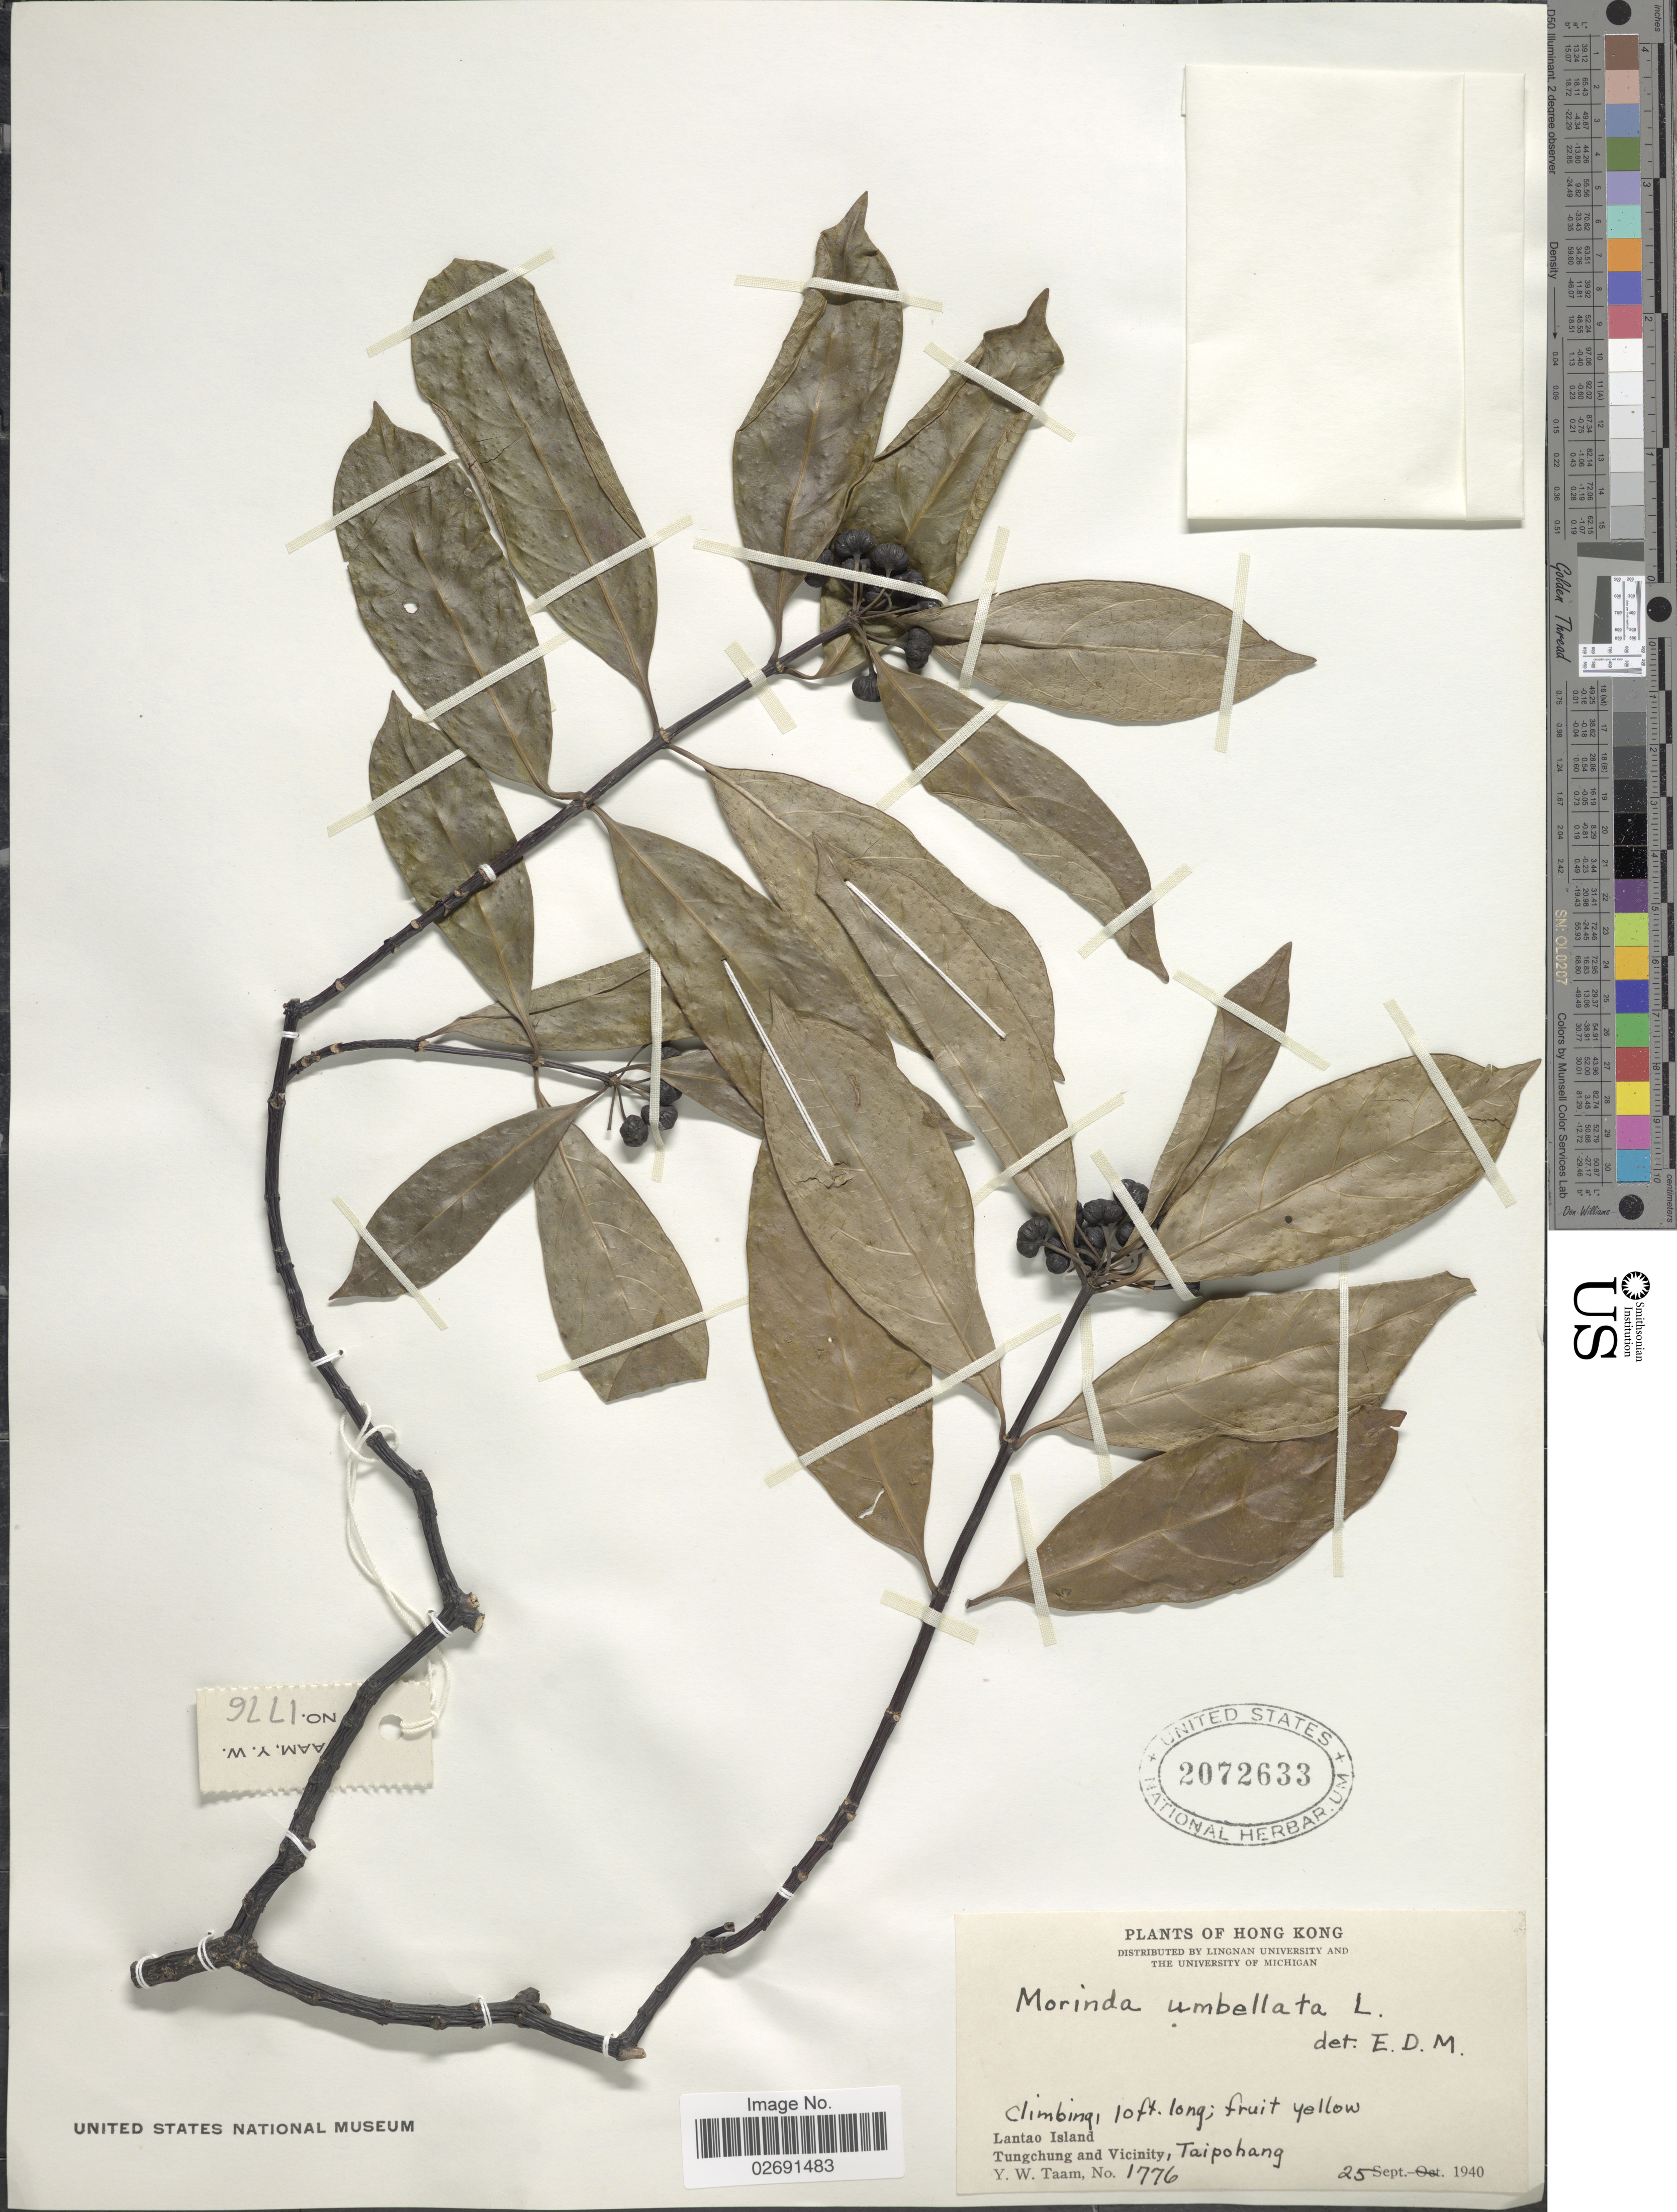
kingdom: Plantae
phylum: Tracheophyta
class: Magnoliopsida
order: Gentianales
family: Rubiaceae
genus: Gynochthodes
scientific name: Gynochthodes umbellata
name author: (L.) Razafim. & B. Bremer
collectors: Y. W. Taam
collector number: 1776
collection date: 1940-09-25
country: China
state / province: Hong Kong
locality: Lantao Island, Tunchung and Vicinity, Taipohang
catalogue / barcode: US 2072633